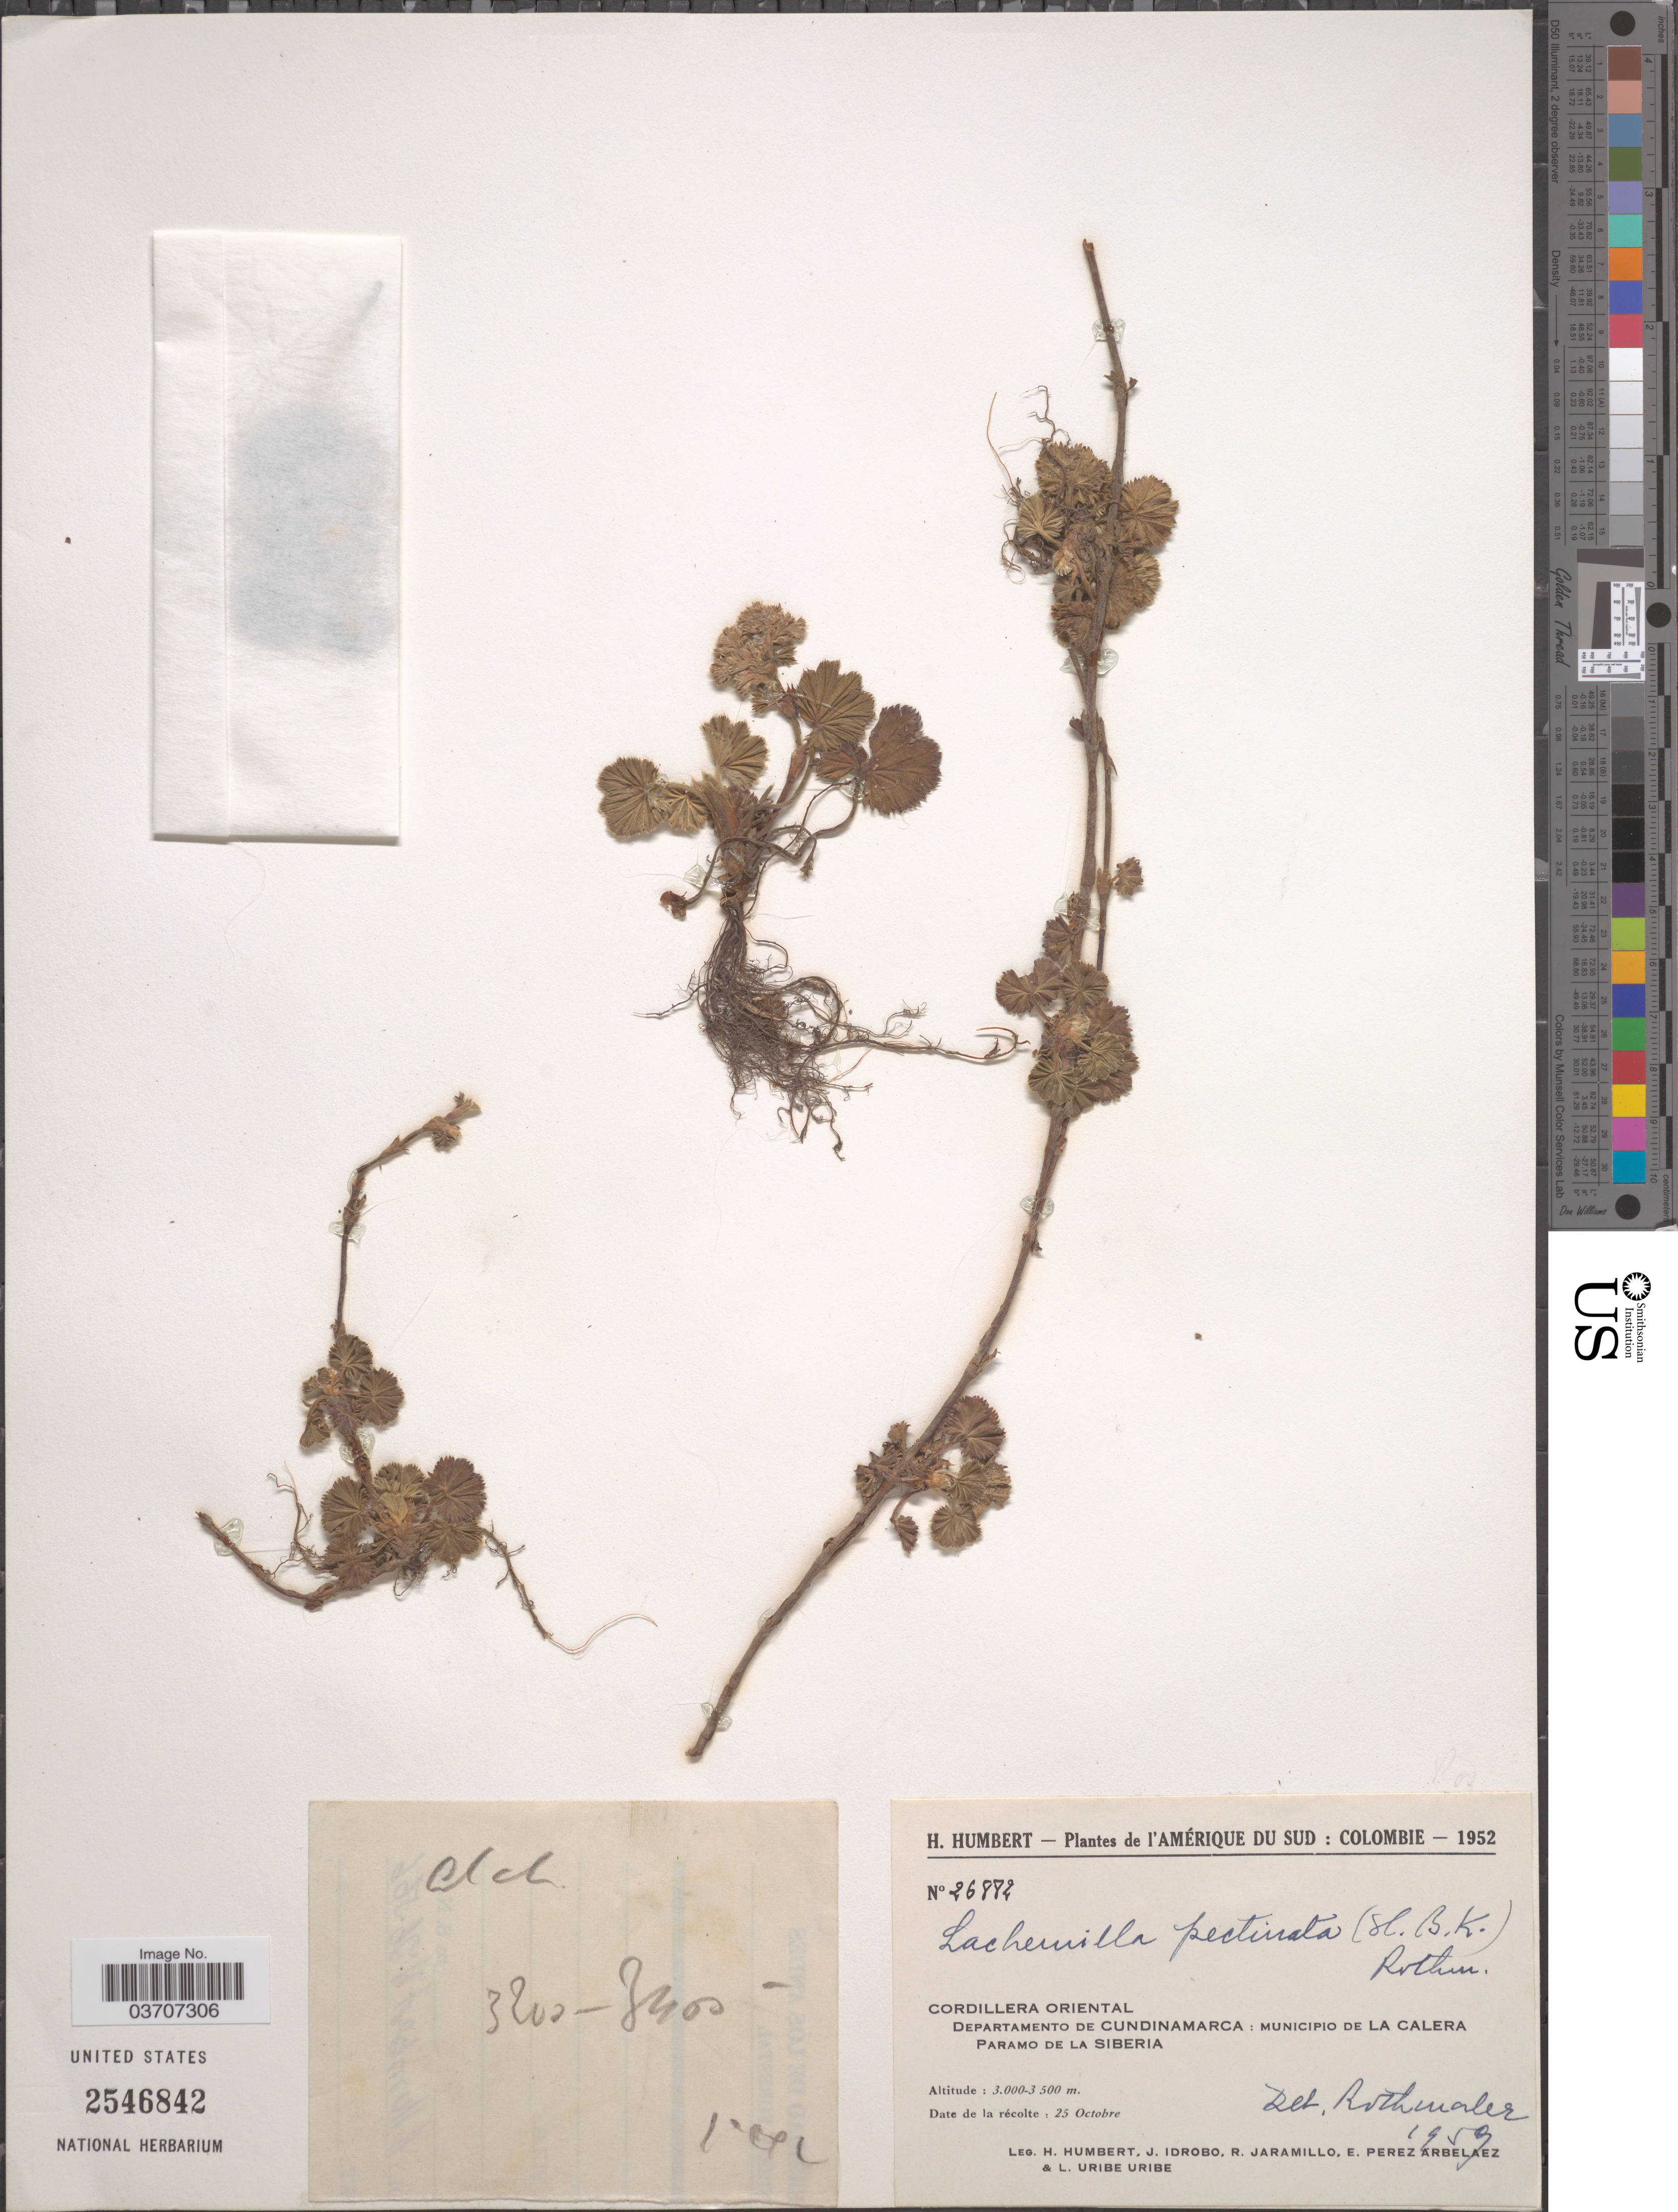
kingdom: Plantae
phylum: Tracheophyta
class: Magnoliopsida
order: Rosales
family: Rosaceae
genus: Lachemilla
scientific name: Lachemilla pectinata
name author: (Kunth) Rothm.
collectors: H. Humbert, J. M. Idrobo, R. Jaramillo, E. Pérez Arbeláez & U. Uribe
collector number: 26884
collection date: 1952-10-25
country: Colombia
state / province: Cundinamarca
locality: Cordillera Oriental. Departamento de Cundinamarca: municipio de La Calera. Paramo de La Siberia.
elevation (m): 3000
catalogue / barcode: US 2546842